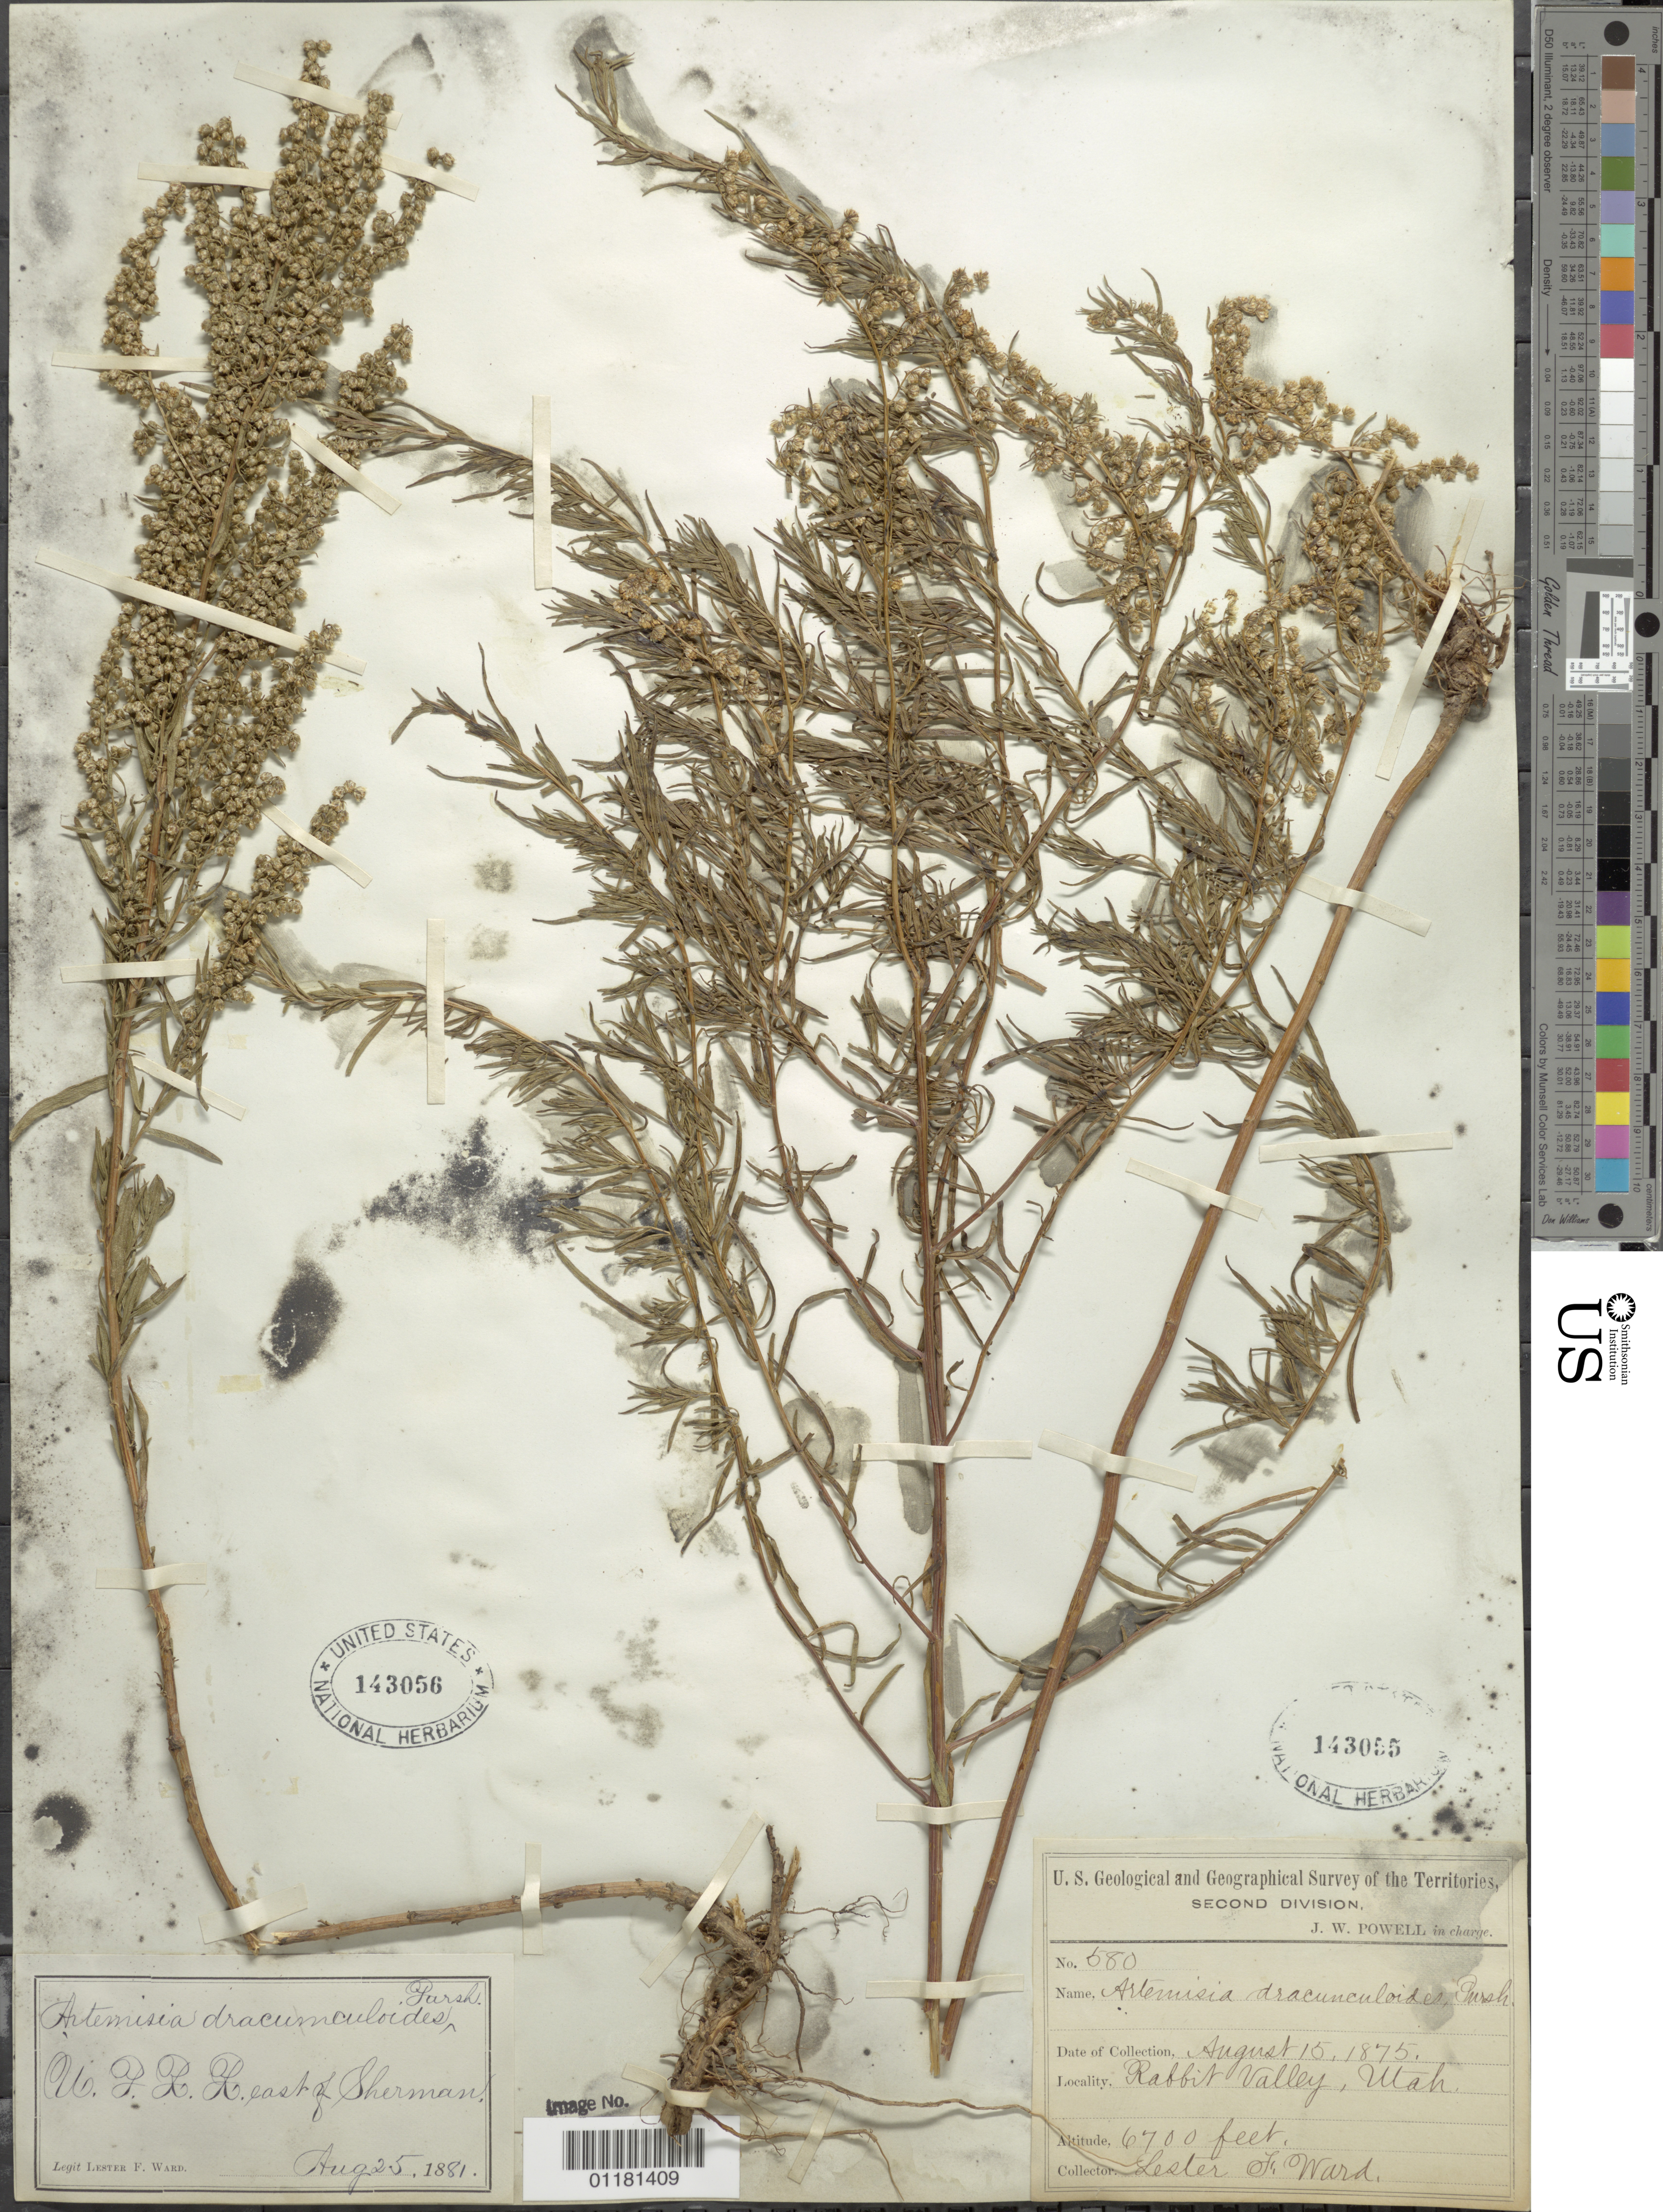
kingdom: Plantae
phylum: Tracheophyta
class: Magnoliopsida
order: Asterales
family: Asteraceae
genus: Artemisia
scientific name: Artemisia dracunculoides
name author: Pursh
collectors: L. F. Ward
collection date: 1881-08-25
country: United States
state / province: Wyoming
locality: U.P.R.R. (Union Pacific Railroad?), east of Sherman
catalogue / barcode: US 143056